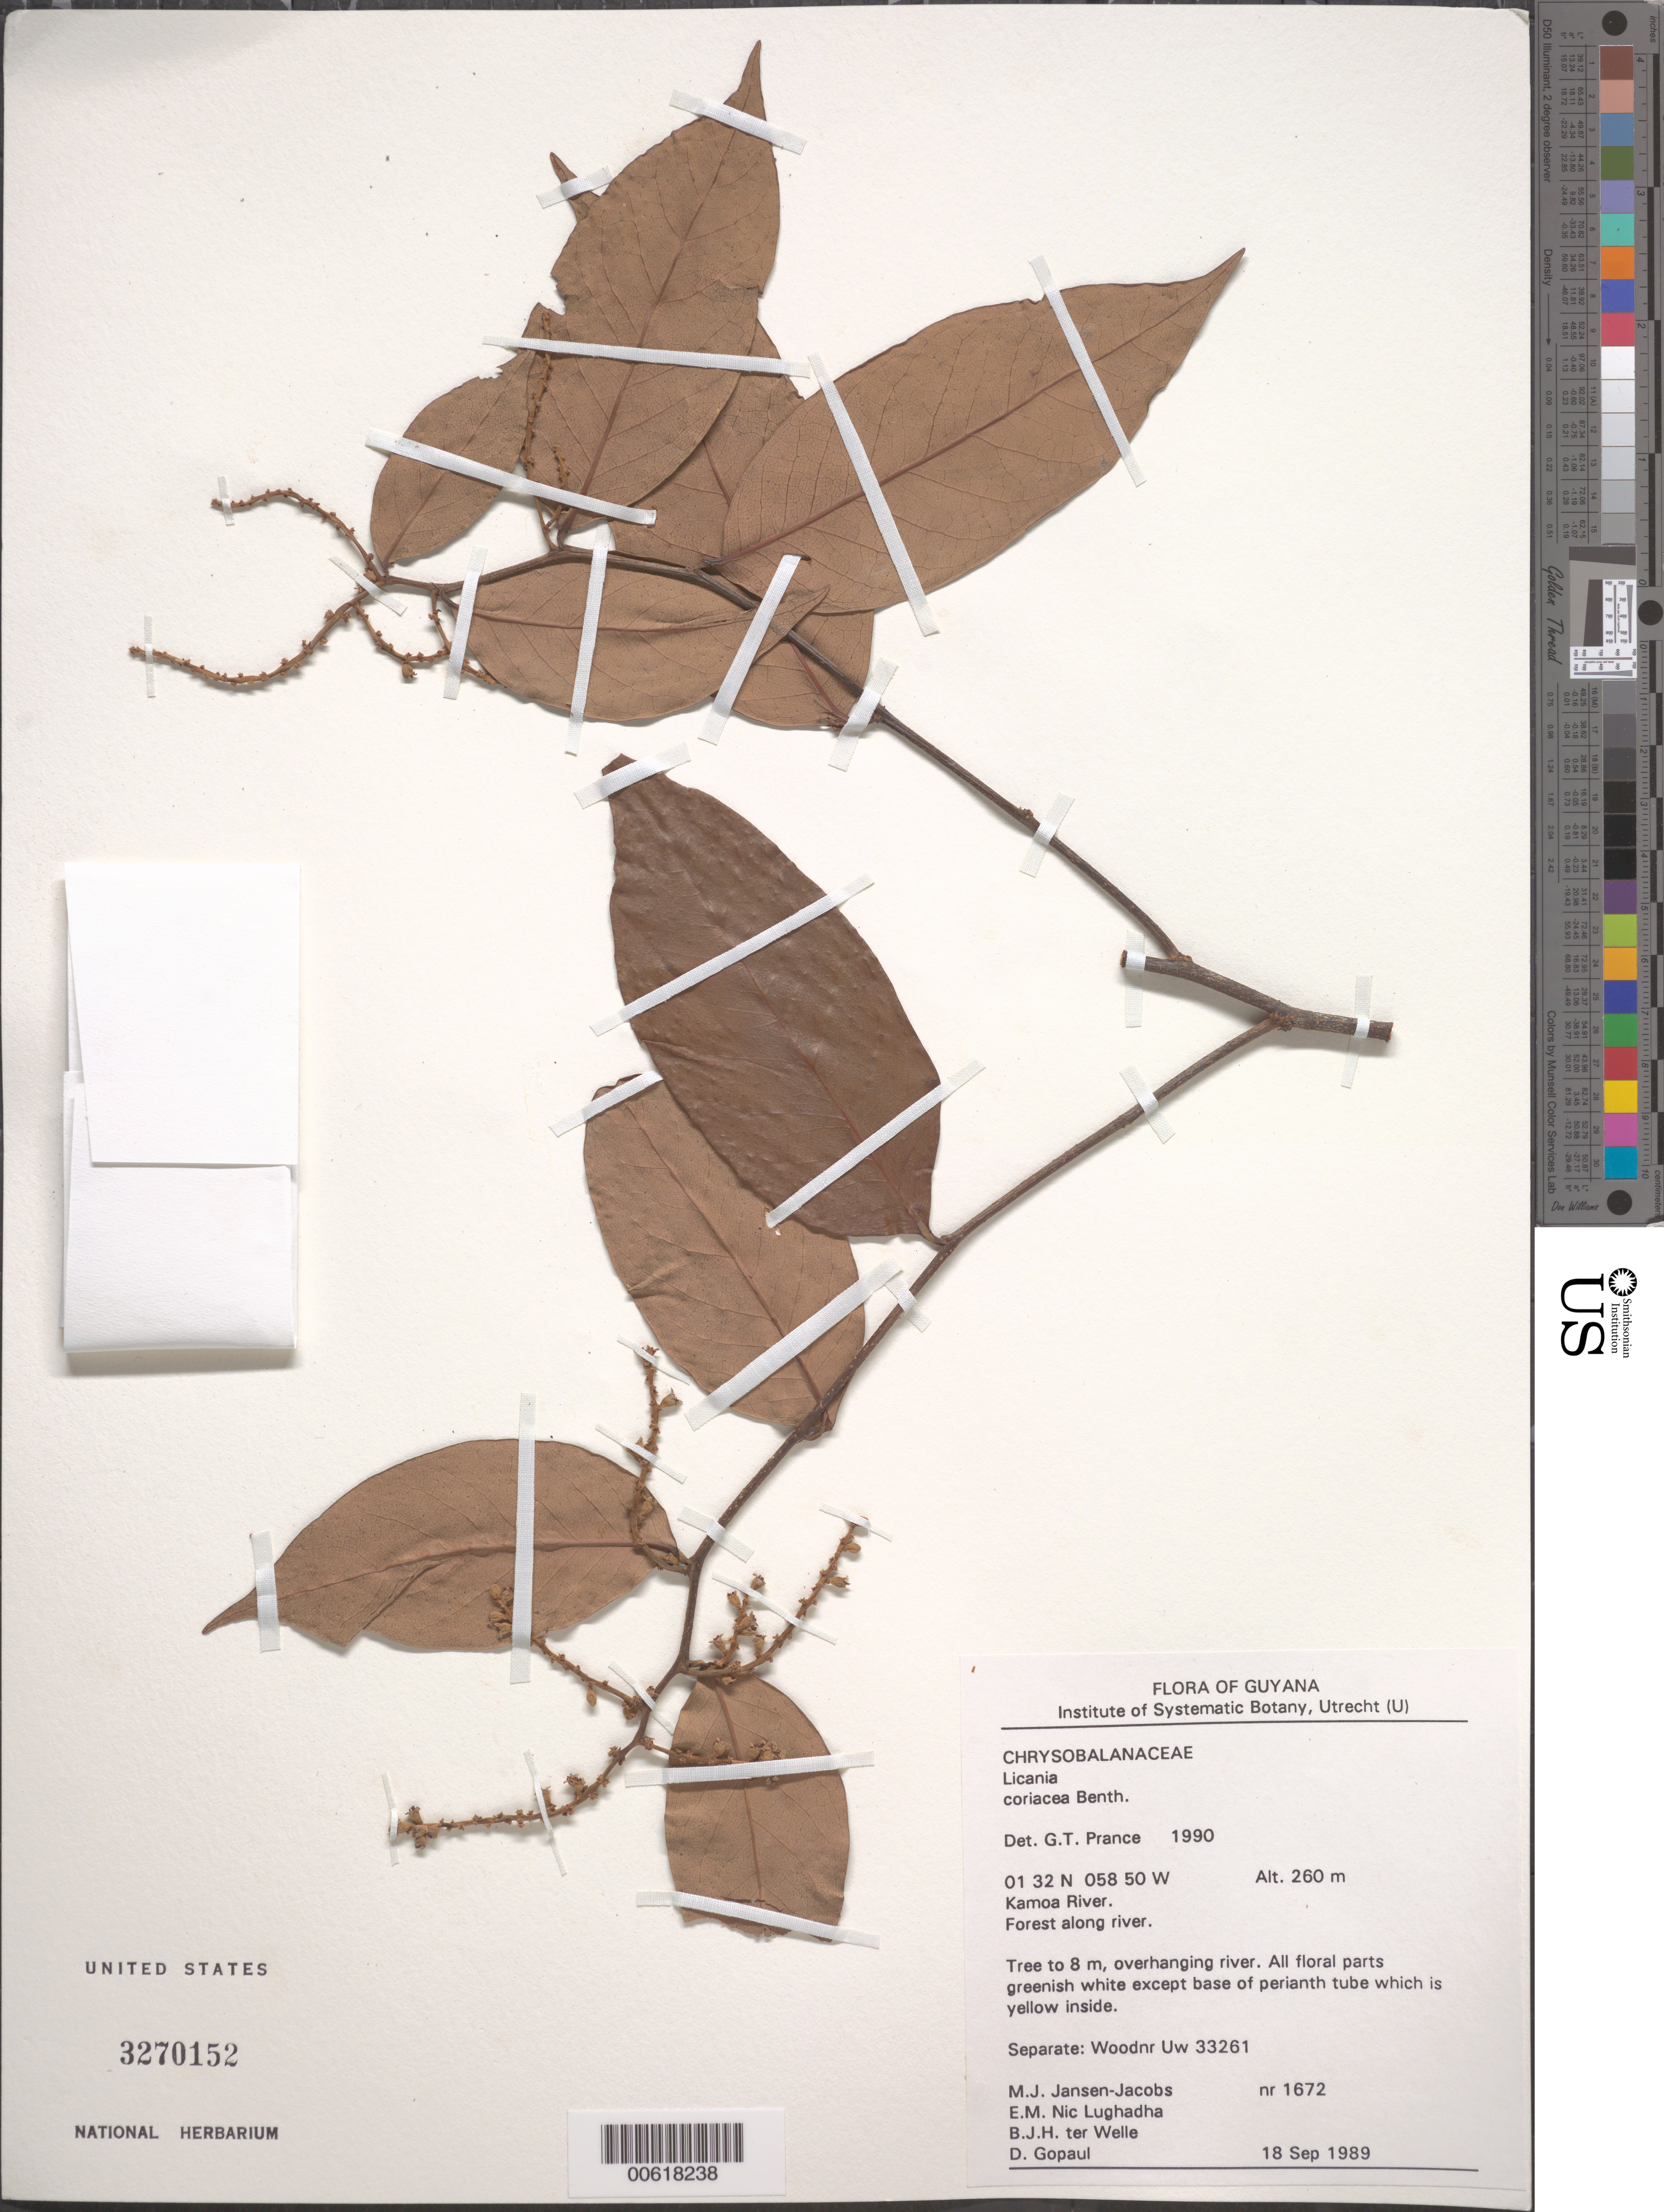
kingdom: Plantae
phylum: Tracheophyta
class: Magnoliopsida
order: Malpighiales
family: Chrysobalanaceae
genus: Licania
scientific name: Licania coriacea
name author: Benth.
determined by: Prance, G. T.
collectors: M. J. Jansen-Jacobs, E. Nic Lughadha, B. Welle & D. Gopaul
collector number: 1672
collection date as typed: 18-Sep-89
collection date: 1989-09-18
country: Guyana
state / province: U. Takutu-U. Essequibo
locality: Kamoa River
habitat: Forest along river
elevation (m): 260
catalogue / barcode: US 3270152